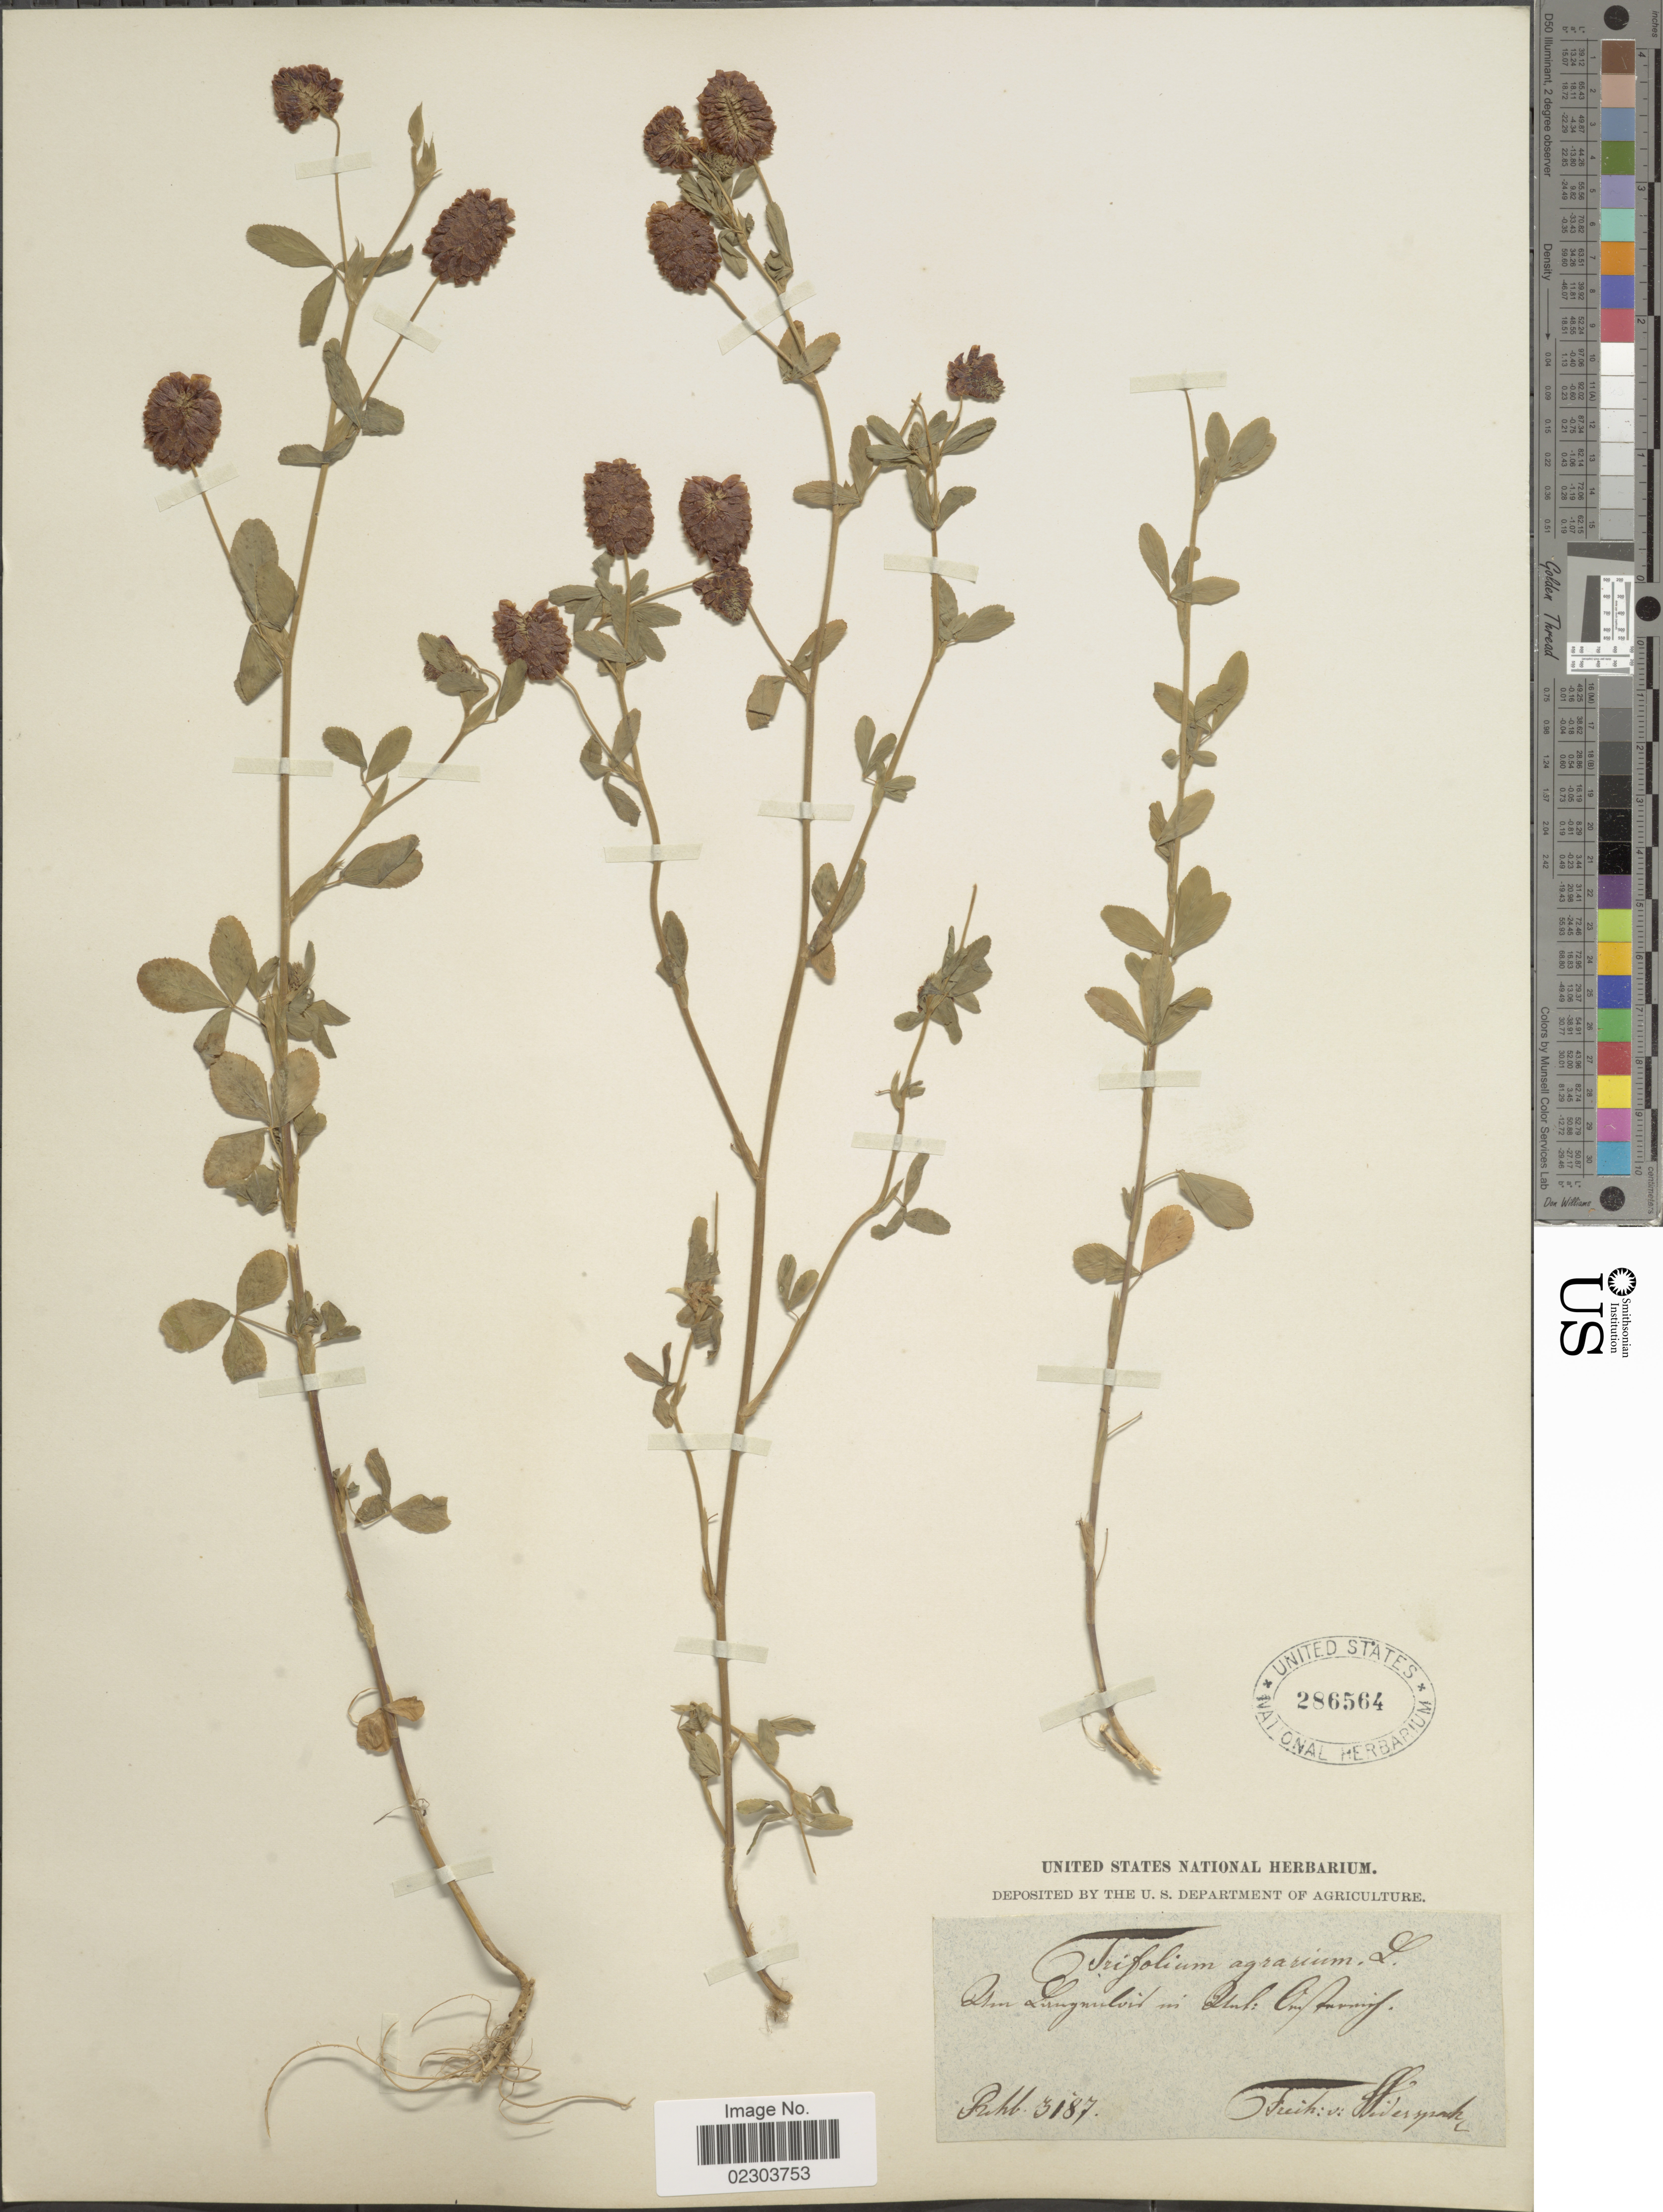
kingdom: Plantae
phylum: Tracheophyta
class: Magnoliopsida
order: Fabales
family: Fabaceae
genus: Trifolium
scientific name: Trifolium agrarium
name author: L.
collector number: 3187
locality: San Lirugnilvis in Inter: Omi Inning [interpreted]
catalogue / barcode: US 286564